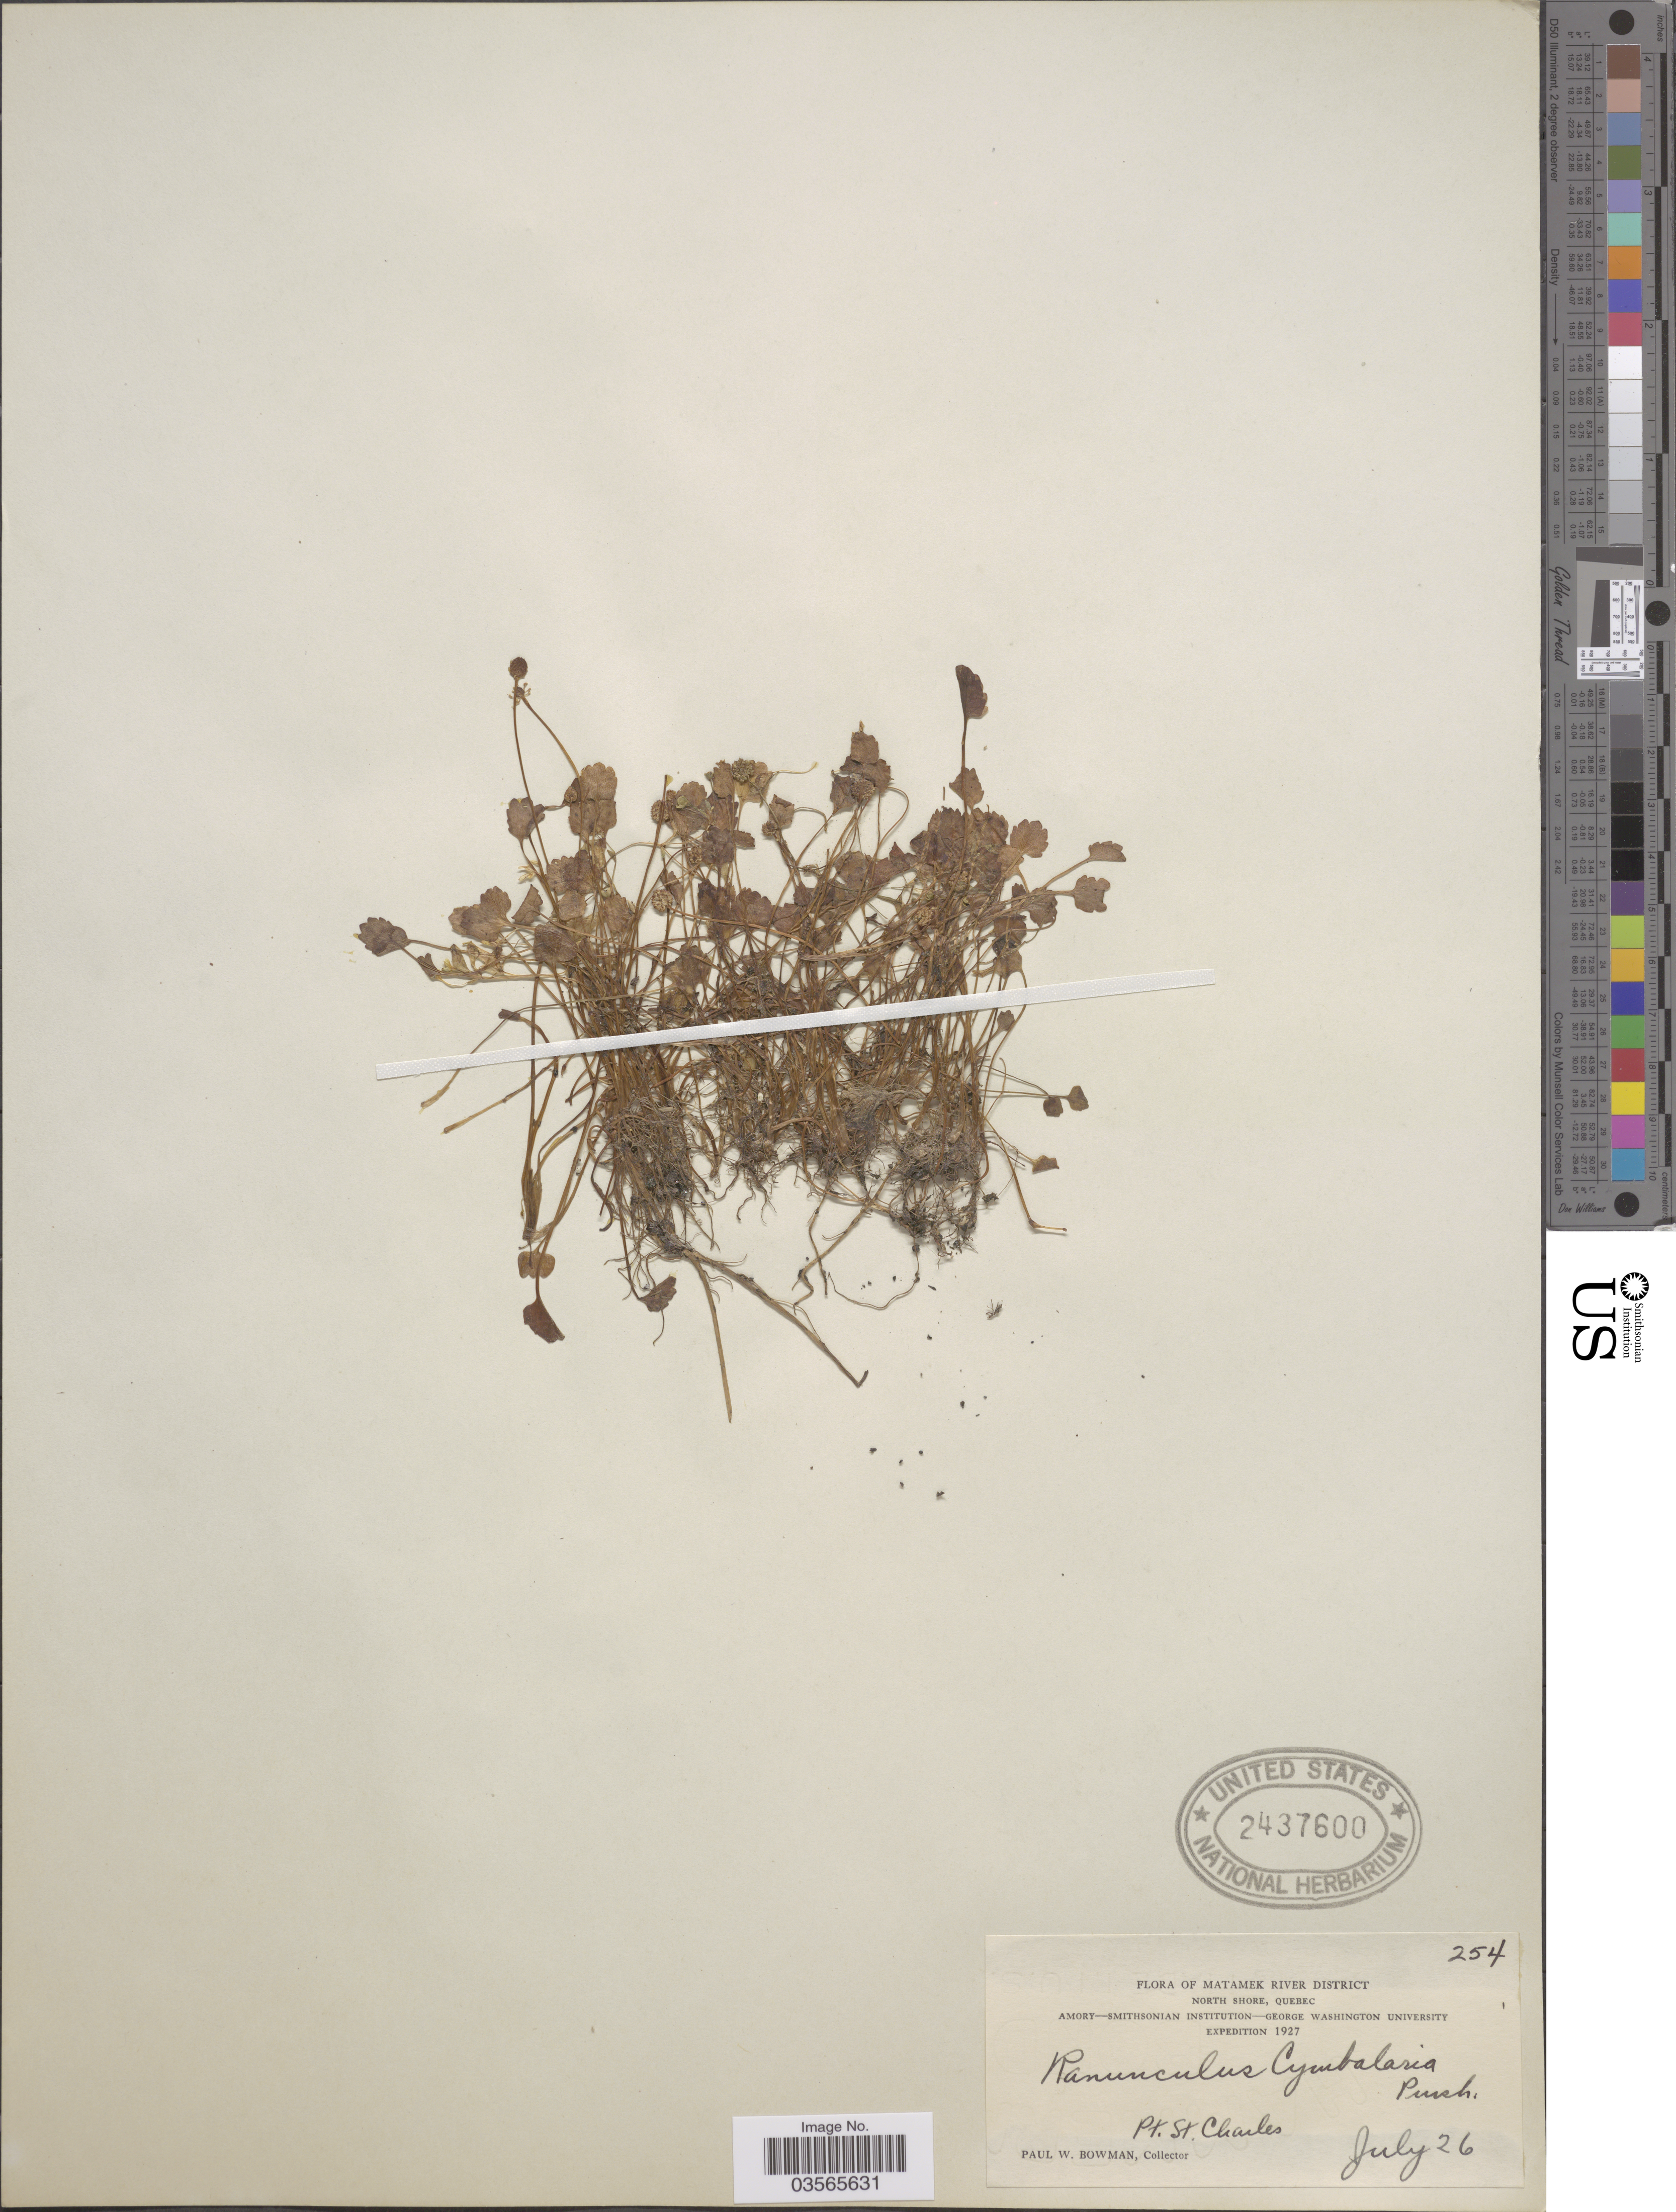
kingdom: Plantae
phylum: Tracheophyta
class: Magnoliopsida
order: Ranunculales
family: Ranunculaceae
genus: Halerpestes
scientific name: Halerpestes cymbalaria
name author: (Pursh) Greene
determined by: Strong, M. T., (US), Smithsonian Institution - National Museum of Natural History (UNITED STATES)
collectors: P. Bowman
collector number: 254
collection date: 1927-07-26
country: Canada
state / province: Quebec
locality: Matamek River District. North Shore. Pt. St. Charles.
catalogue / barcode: US 2437600